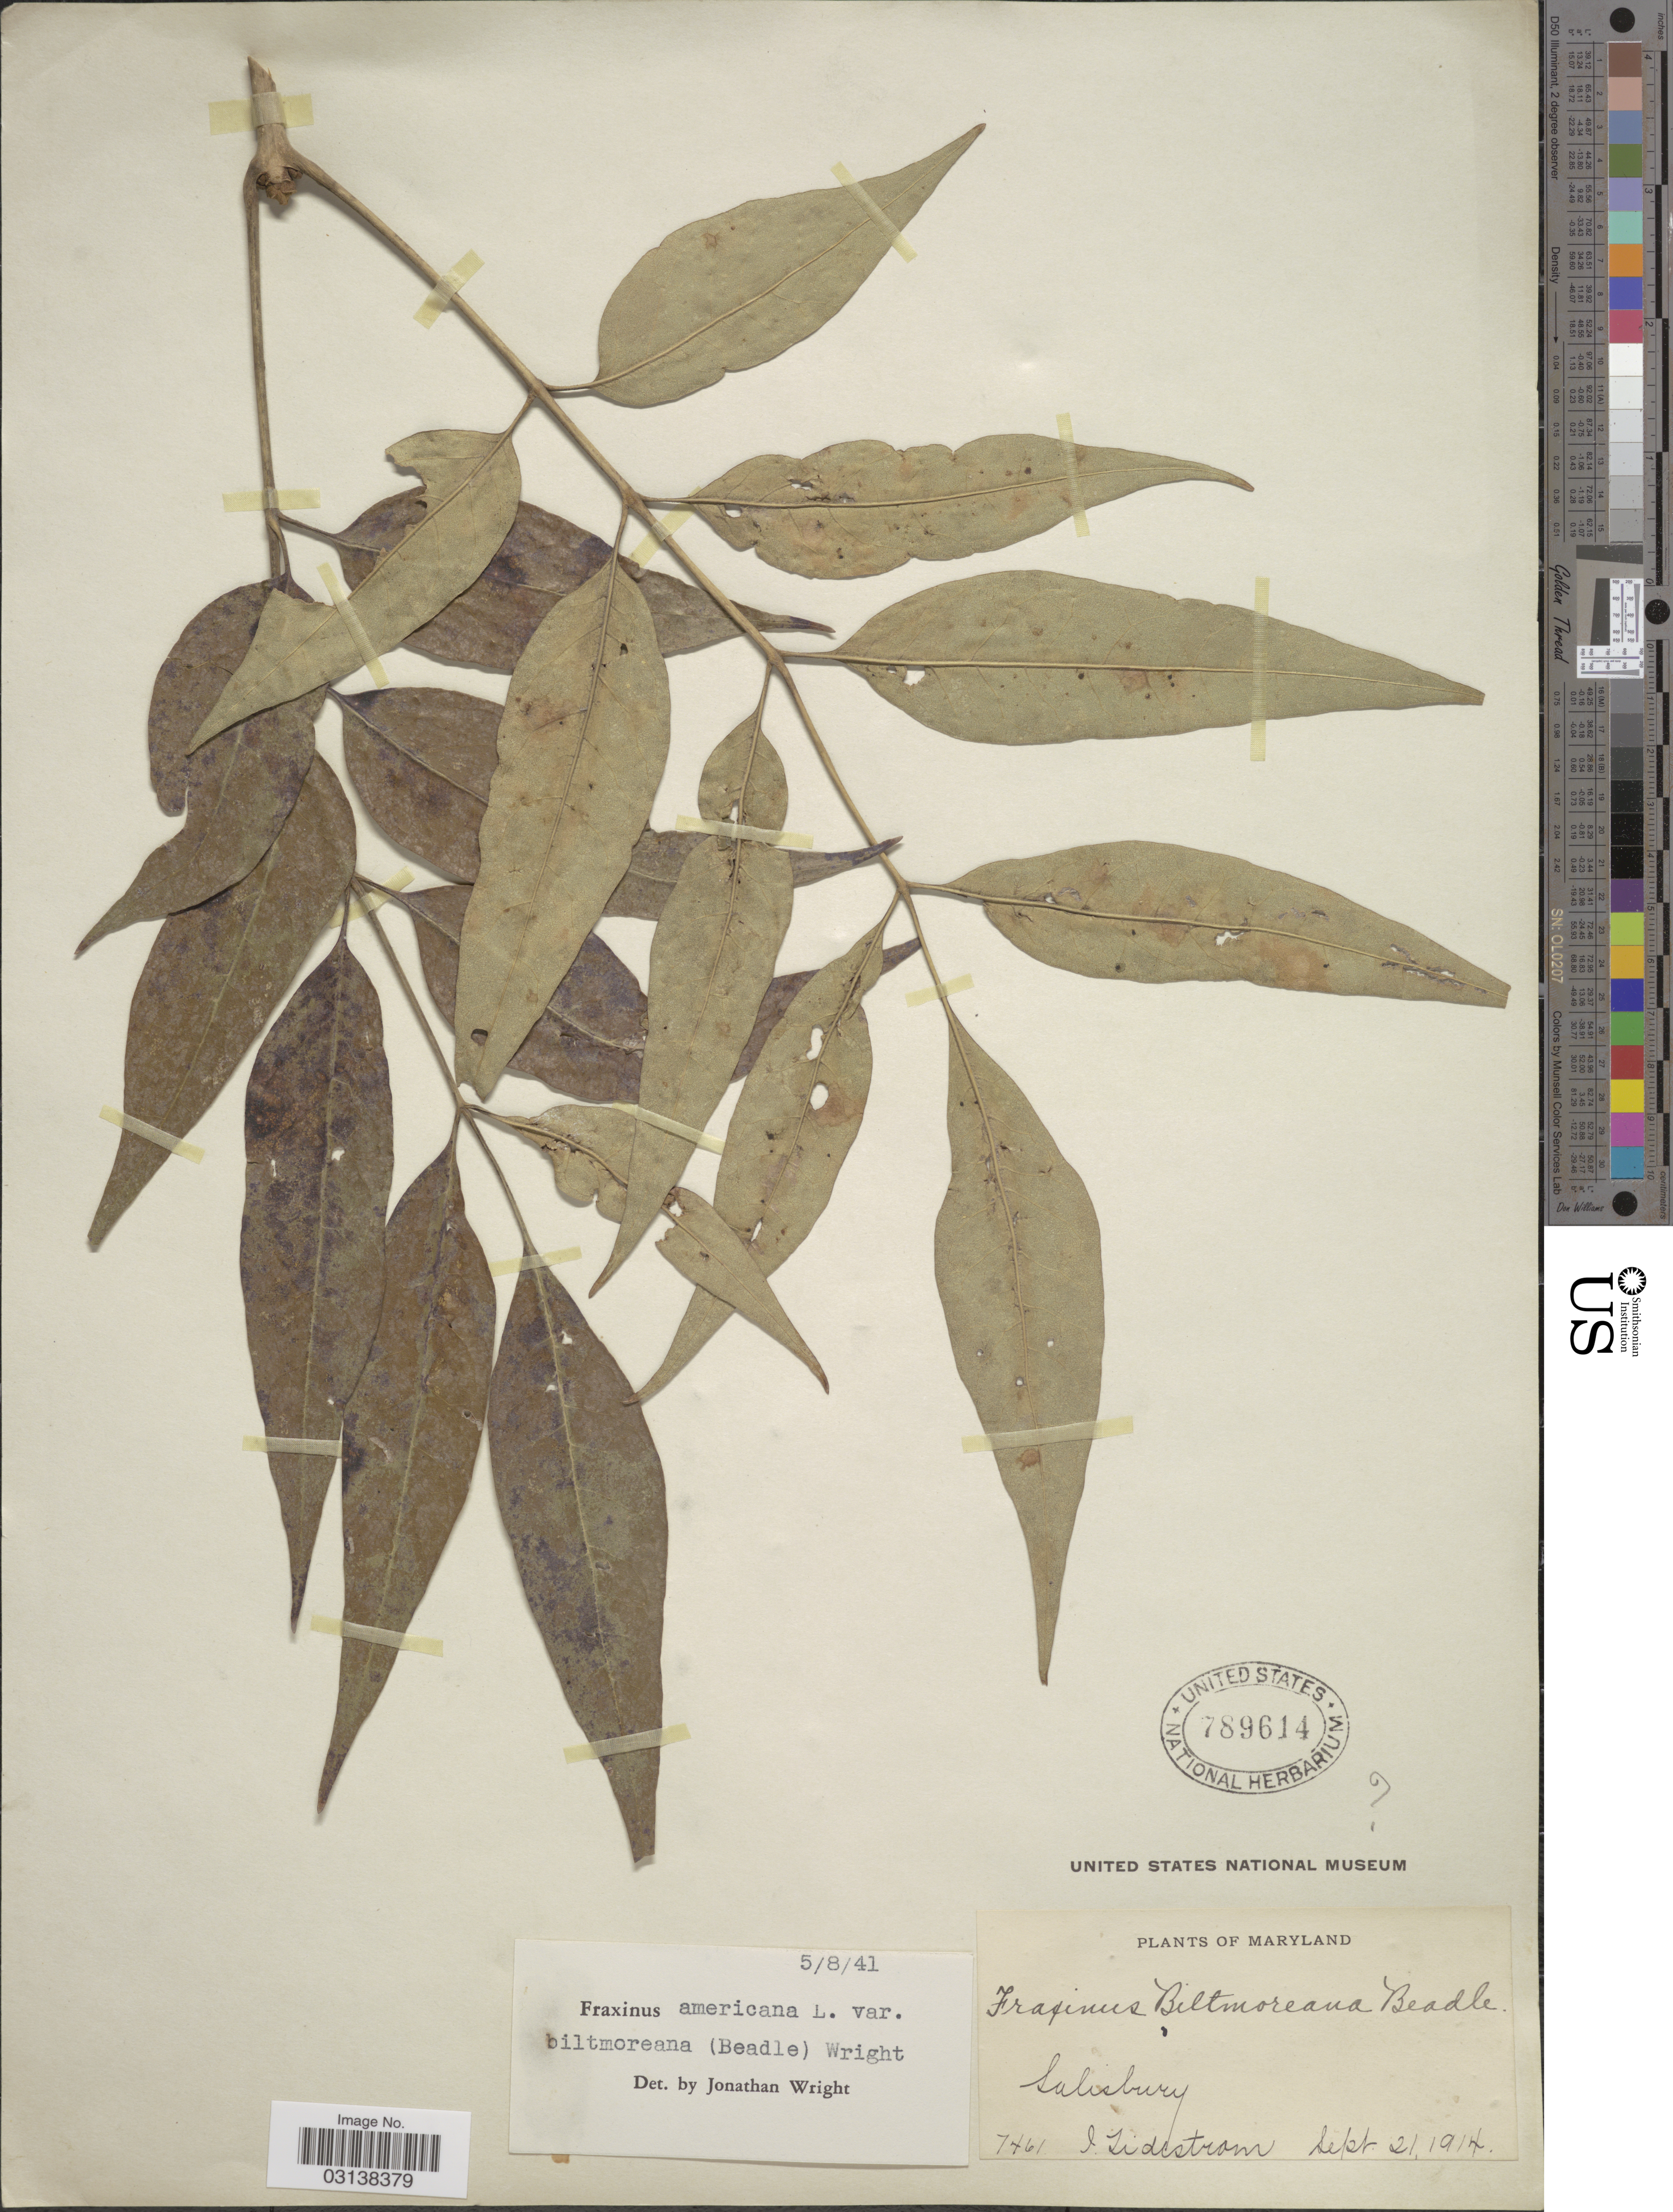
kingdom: Plantae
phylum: Tracheophyta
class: Magnoliopsida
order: Lamiales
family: Oleaceae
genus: Fraxinus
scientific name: Fraxinus americana var. biltmoreana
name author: (Beadle) J.W. Wright ex Fernald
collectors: I. F. Tidestrom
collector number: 7461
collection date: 1914-09-21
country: United States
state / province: Maryland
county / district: Wicomico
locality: Salisbury.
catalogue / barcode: US 789614